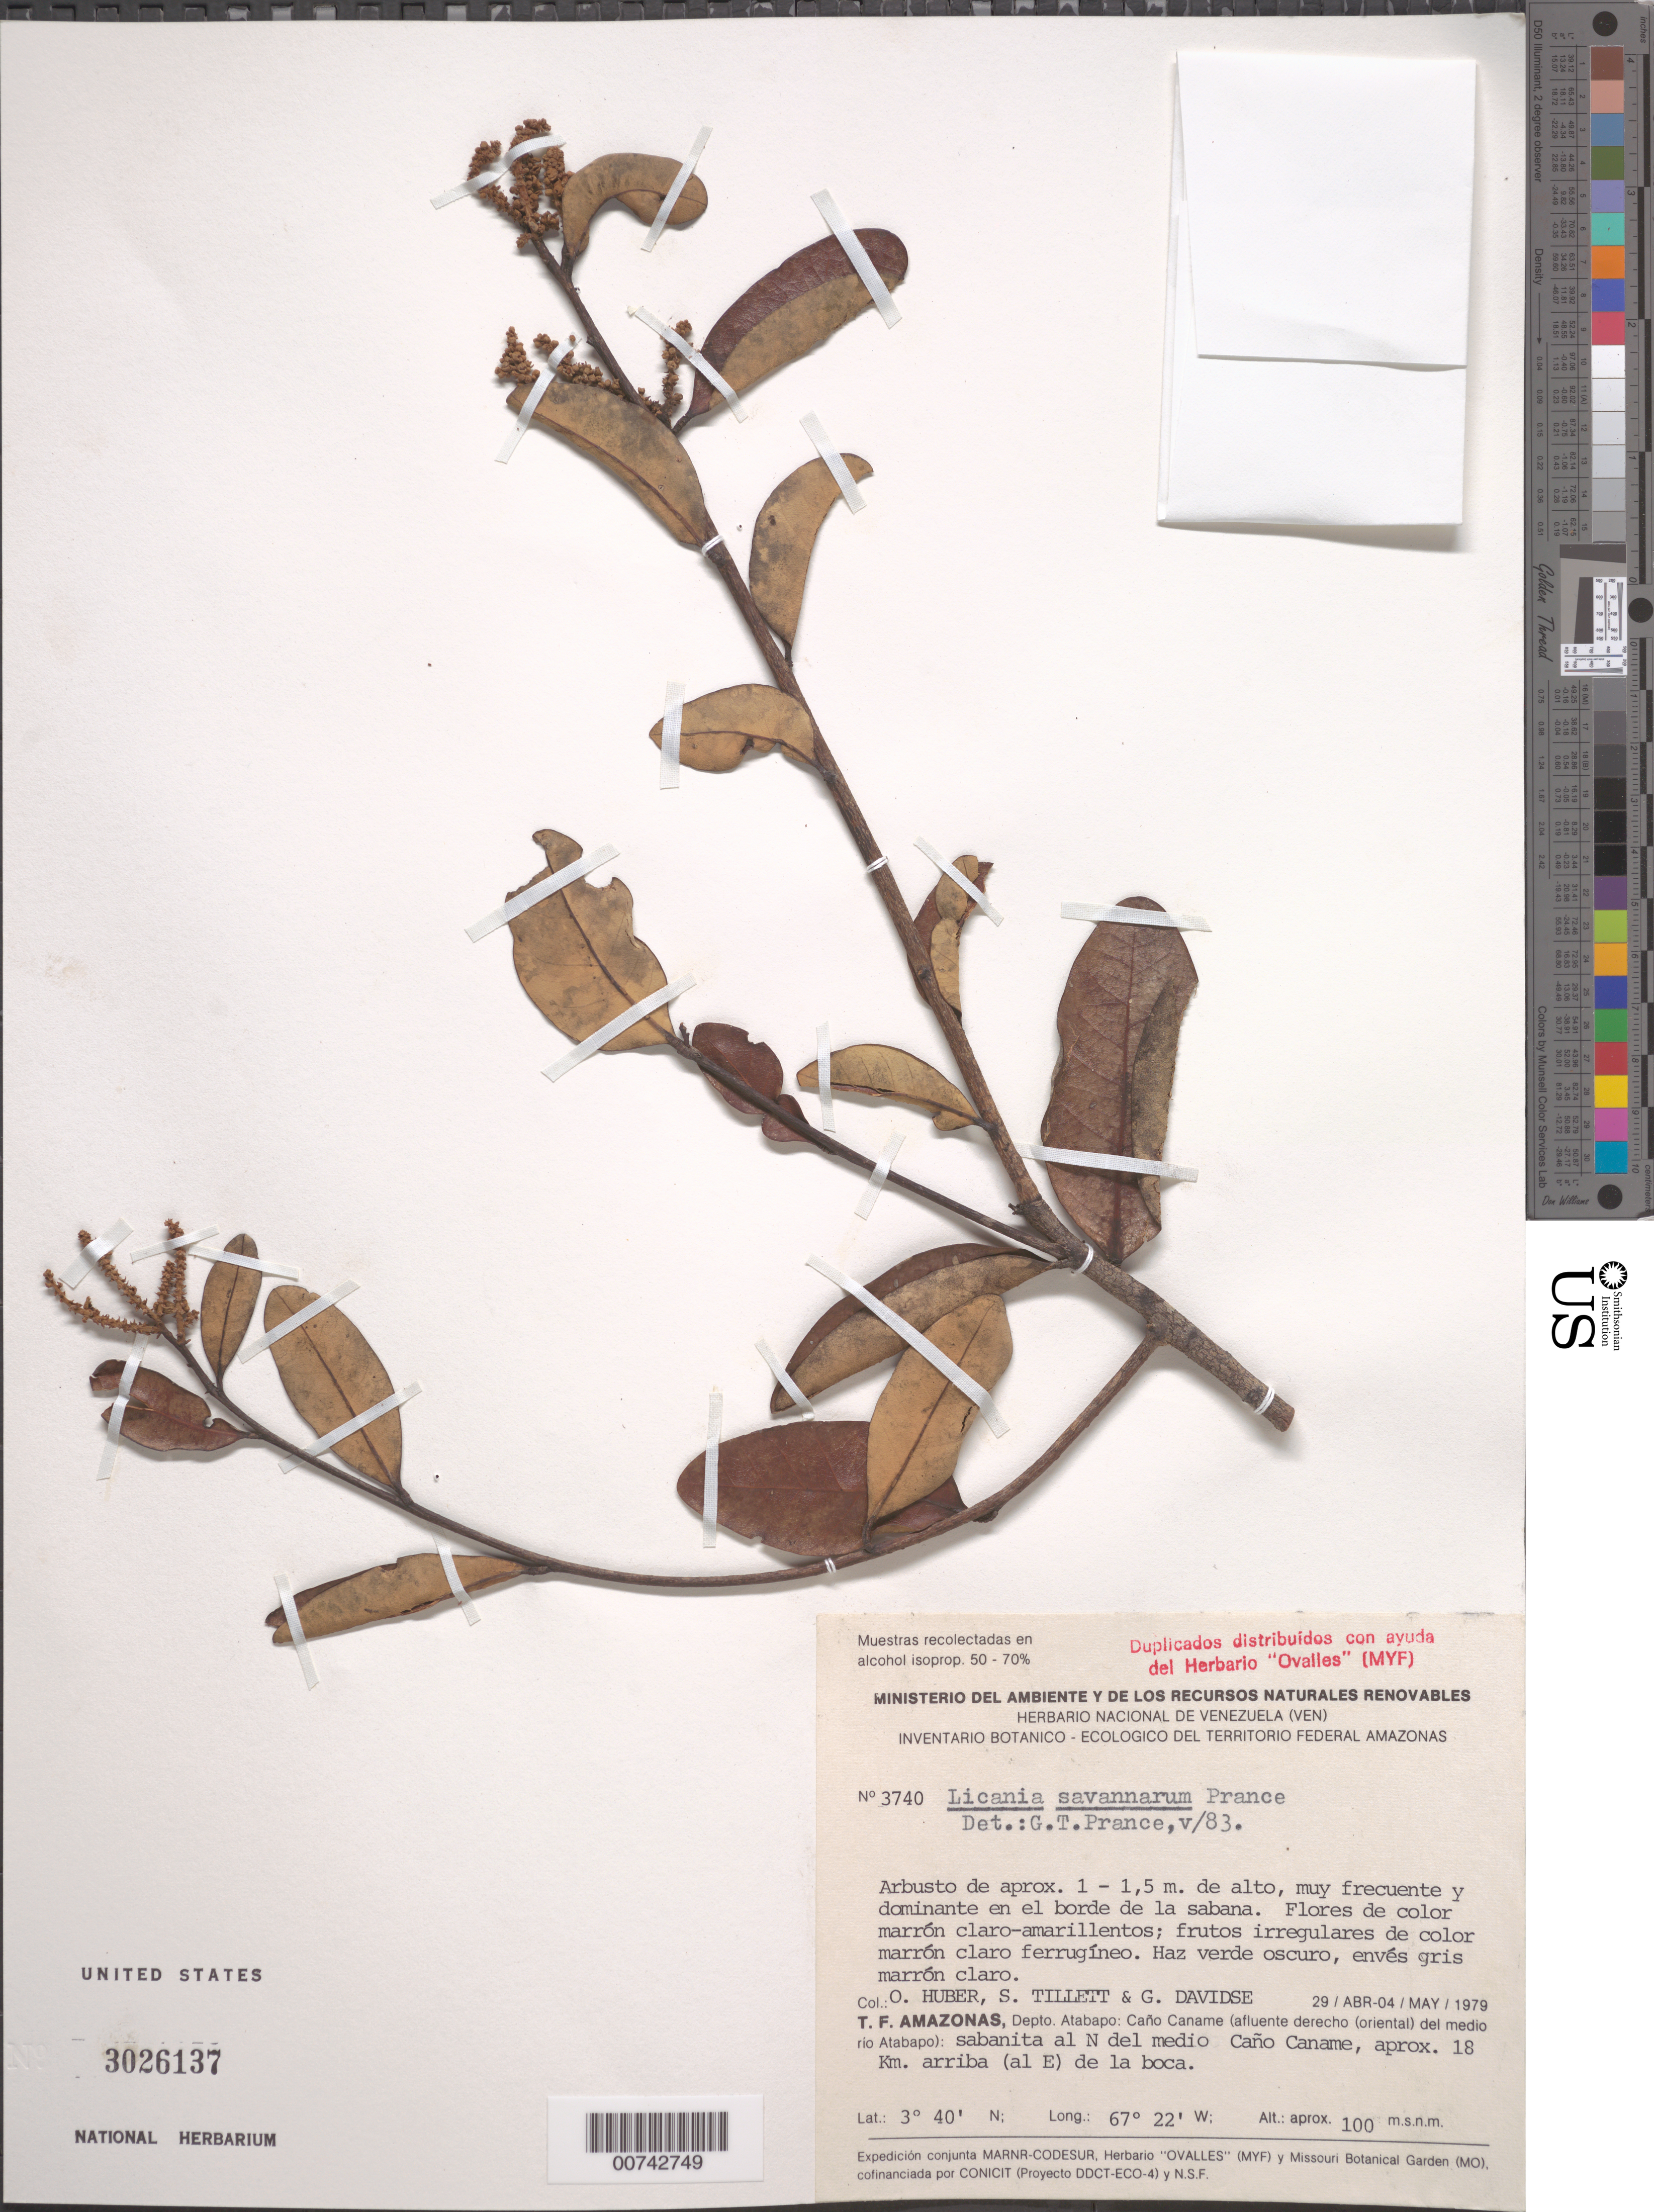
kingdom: Plantae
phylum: Tracheophyta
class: Magnoliopsida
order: Malpighiales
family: Chrysobalanaceae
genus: Licania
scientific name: Licania savannarum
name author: Prance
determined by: Prance, G. T.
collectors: O. Huber, S. S. Tillett & G. Davidse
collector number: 3740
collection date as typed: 29-Apr-79 to 4-May-79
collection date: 1979-04-29/1979-05-04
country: Venezuela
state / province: Amazonas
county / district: Atabapo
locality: Caño Caname, N del medio Caño Caname, aprox. 18 km arriba (E) de la boca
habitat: Borde de la sabana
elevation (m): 100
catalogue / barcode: US 3026137